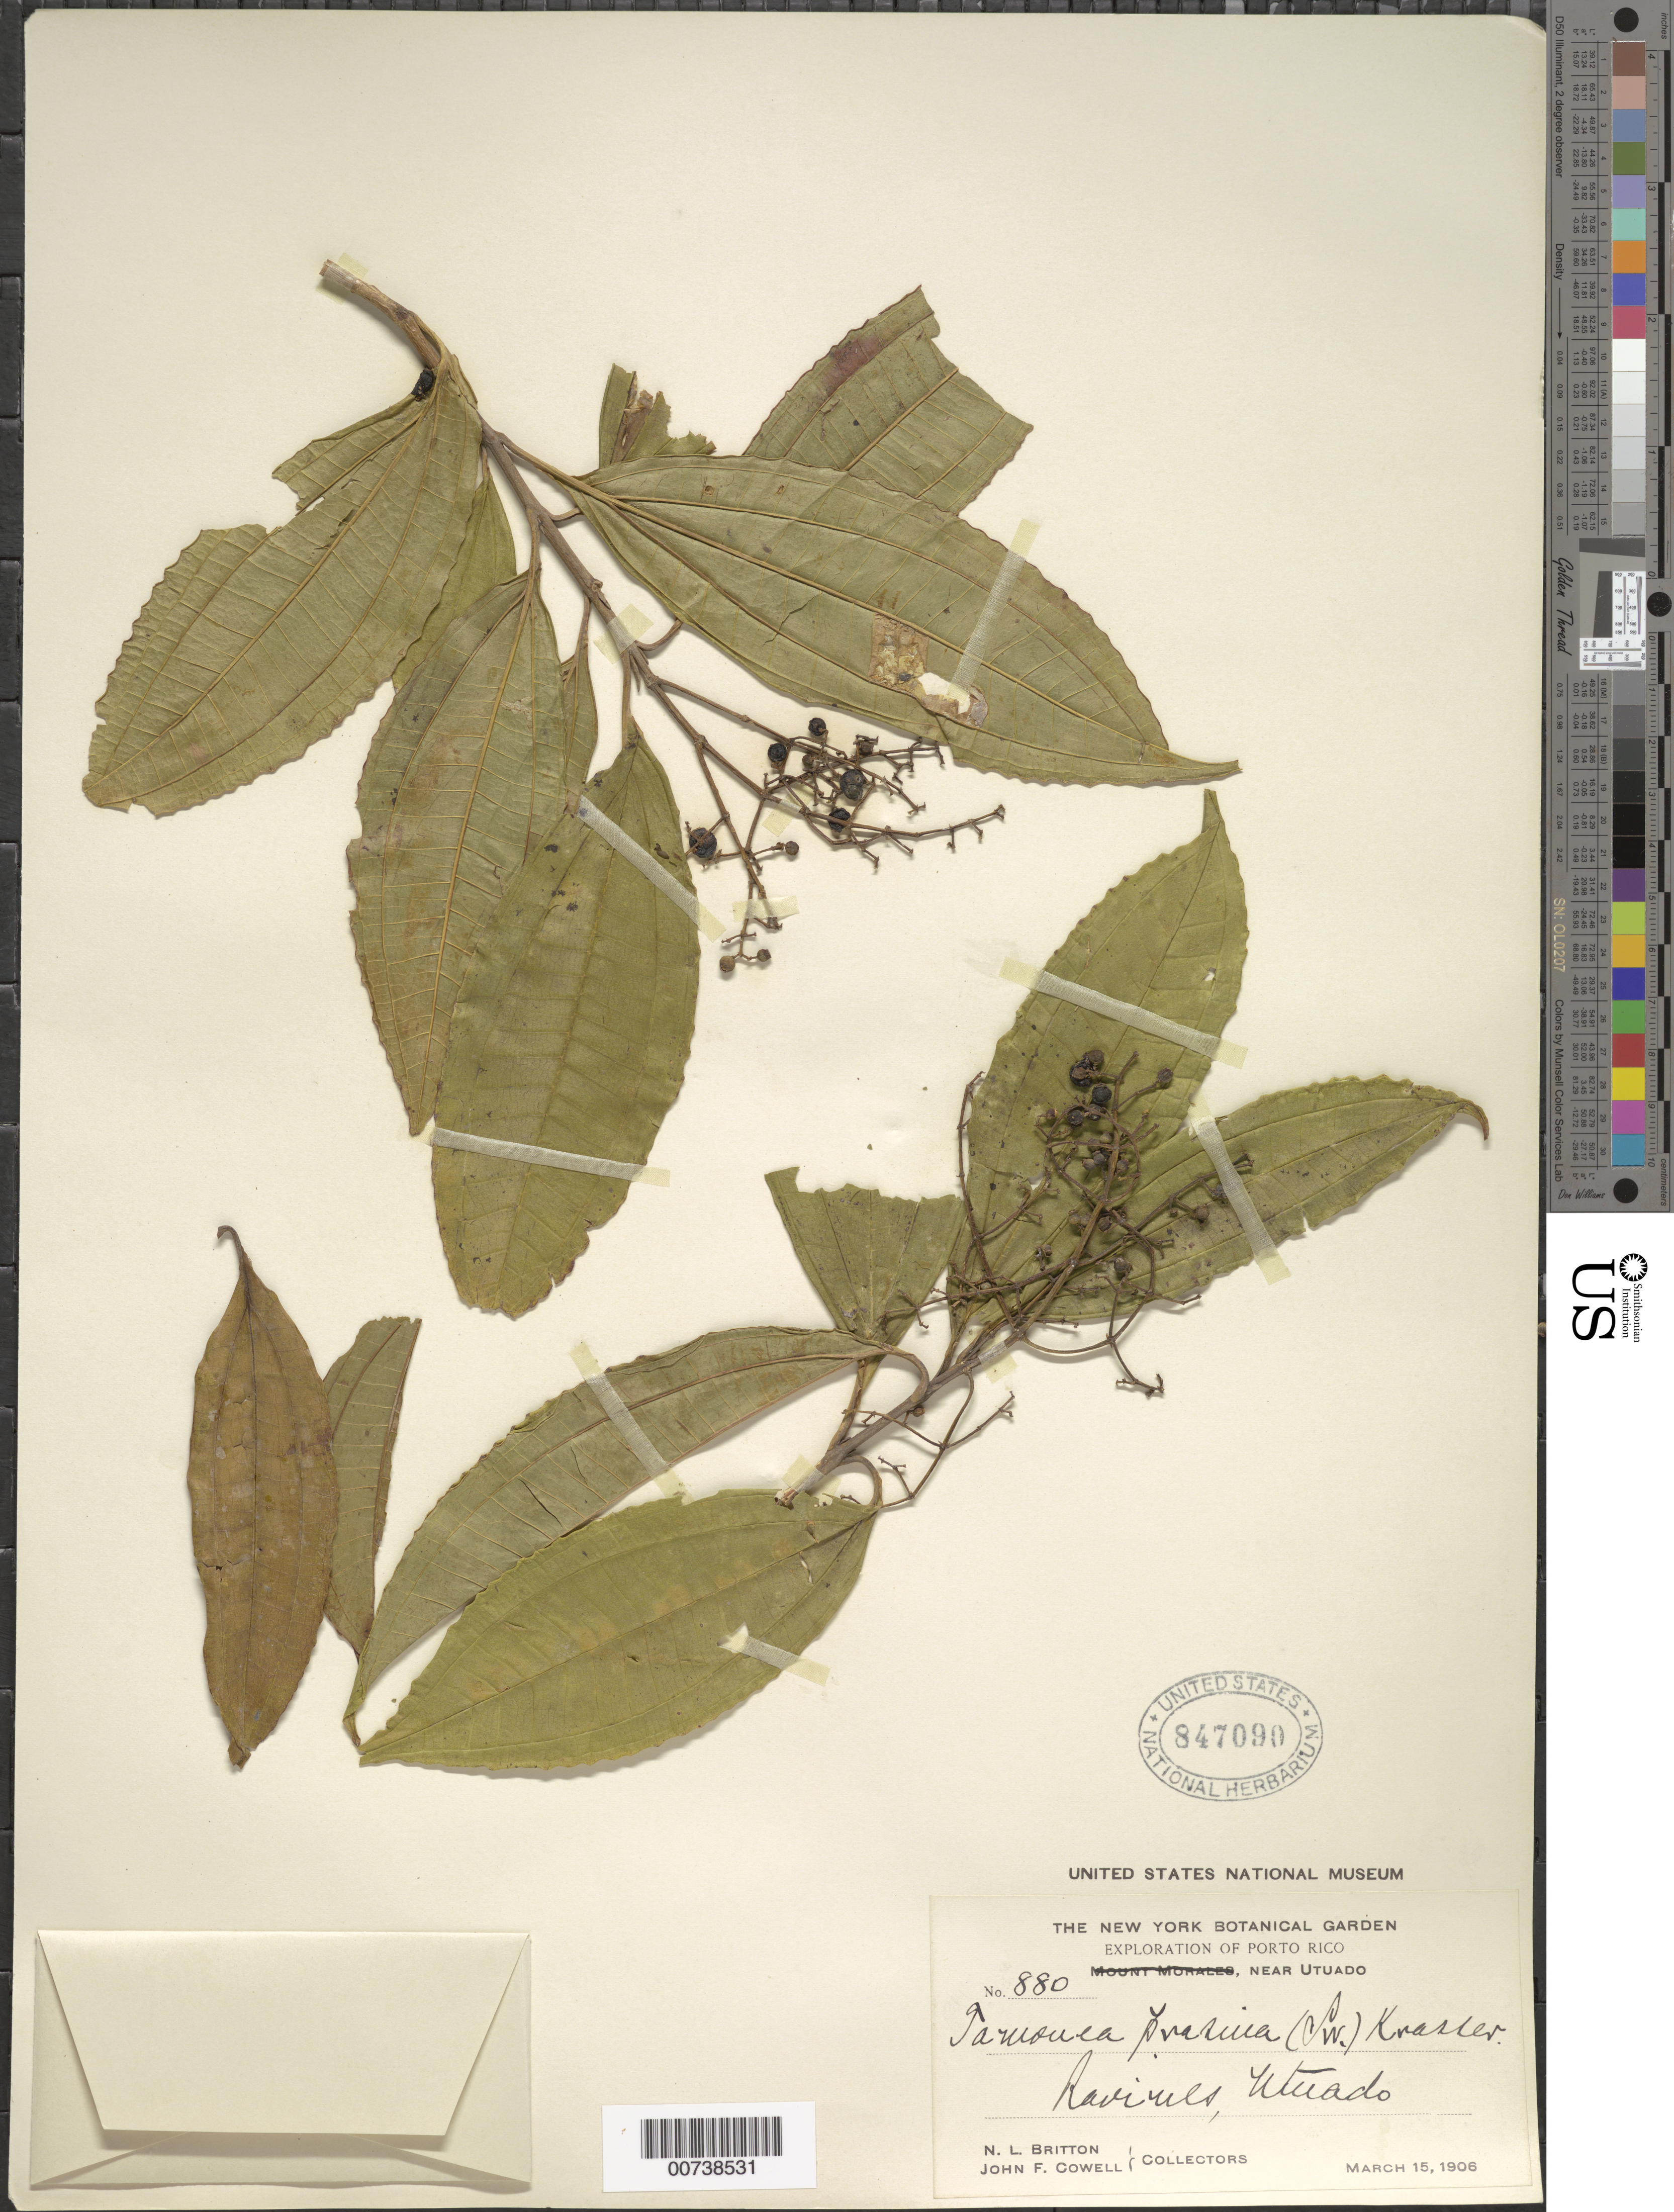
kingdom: Plantae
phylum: Tracheophyta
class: Magnoliopsida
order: Myrtales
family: Melastomataceae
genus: Miconia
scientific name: Miconia prasina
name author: (Sw.) DC.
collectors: N. Britton & J. F. Cowell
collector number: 880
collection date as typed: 15 Mar 1906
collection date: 1906-03-15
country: Puerto Rico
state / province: Utuado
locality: Utuado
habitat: Ravines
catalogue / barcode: US 847090